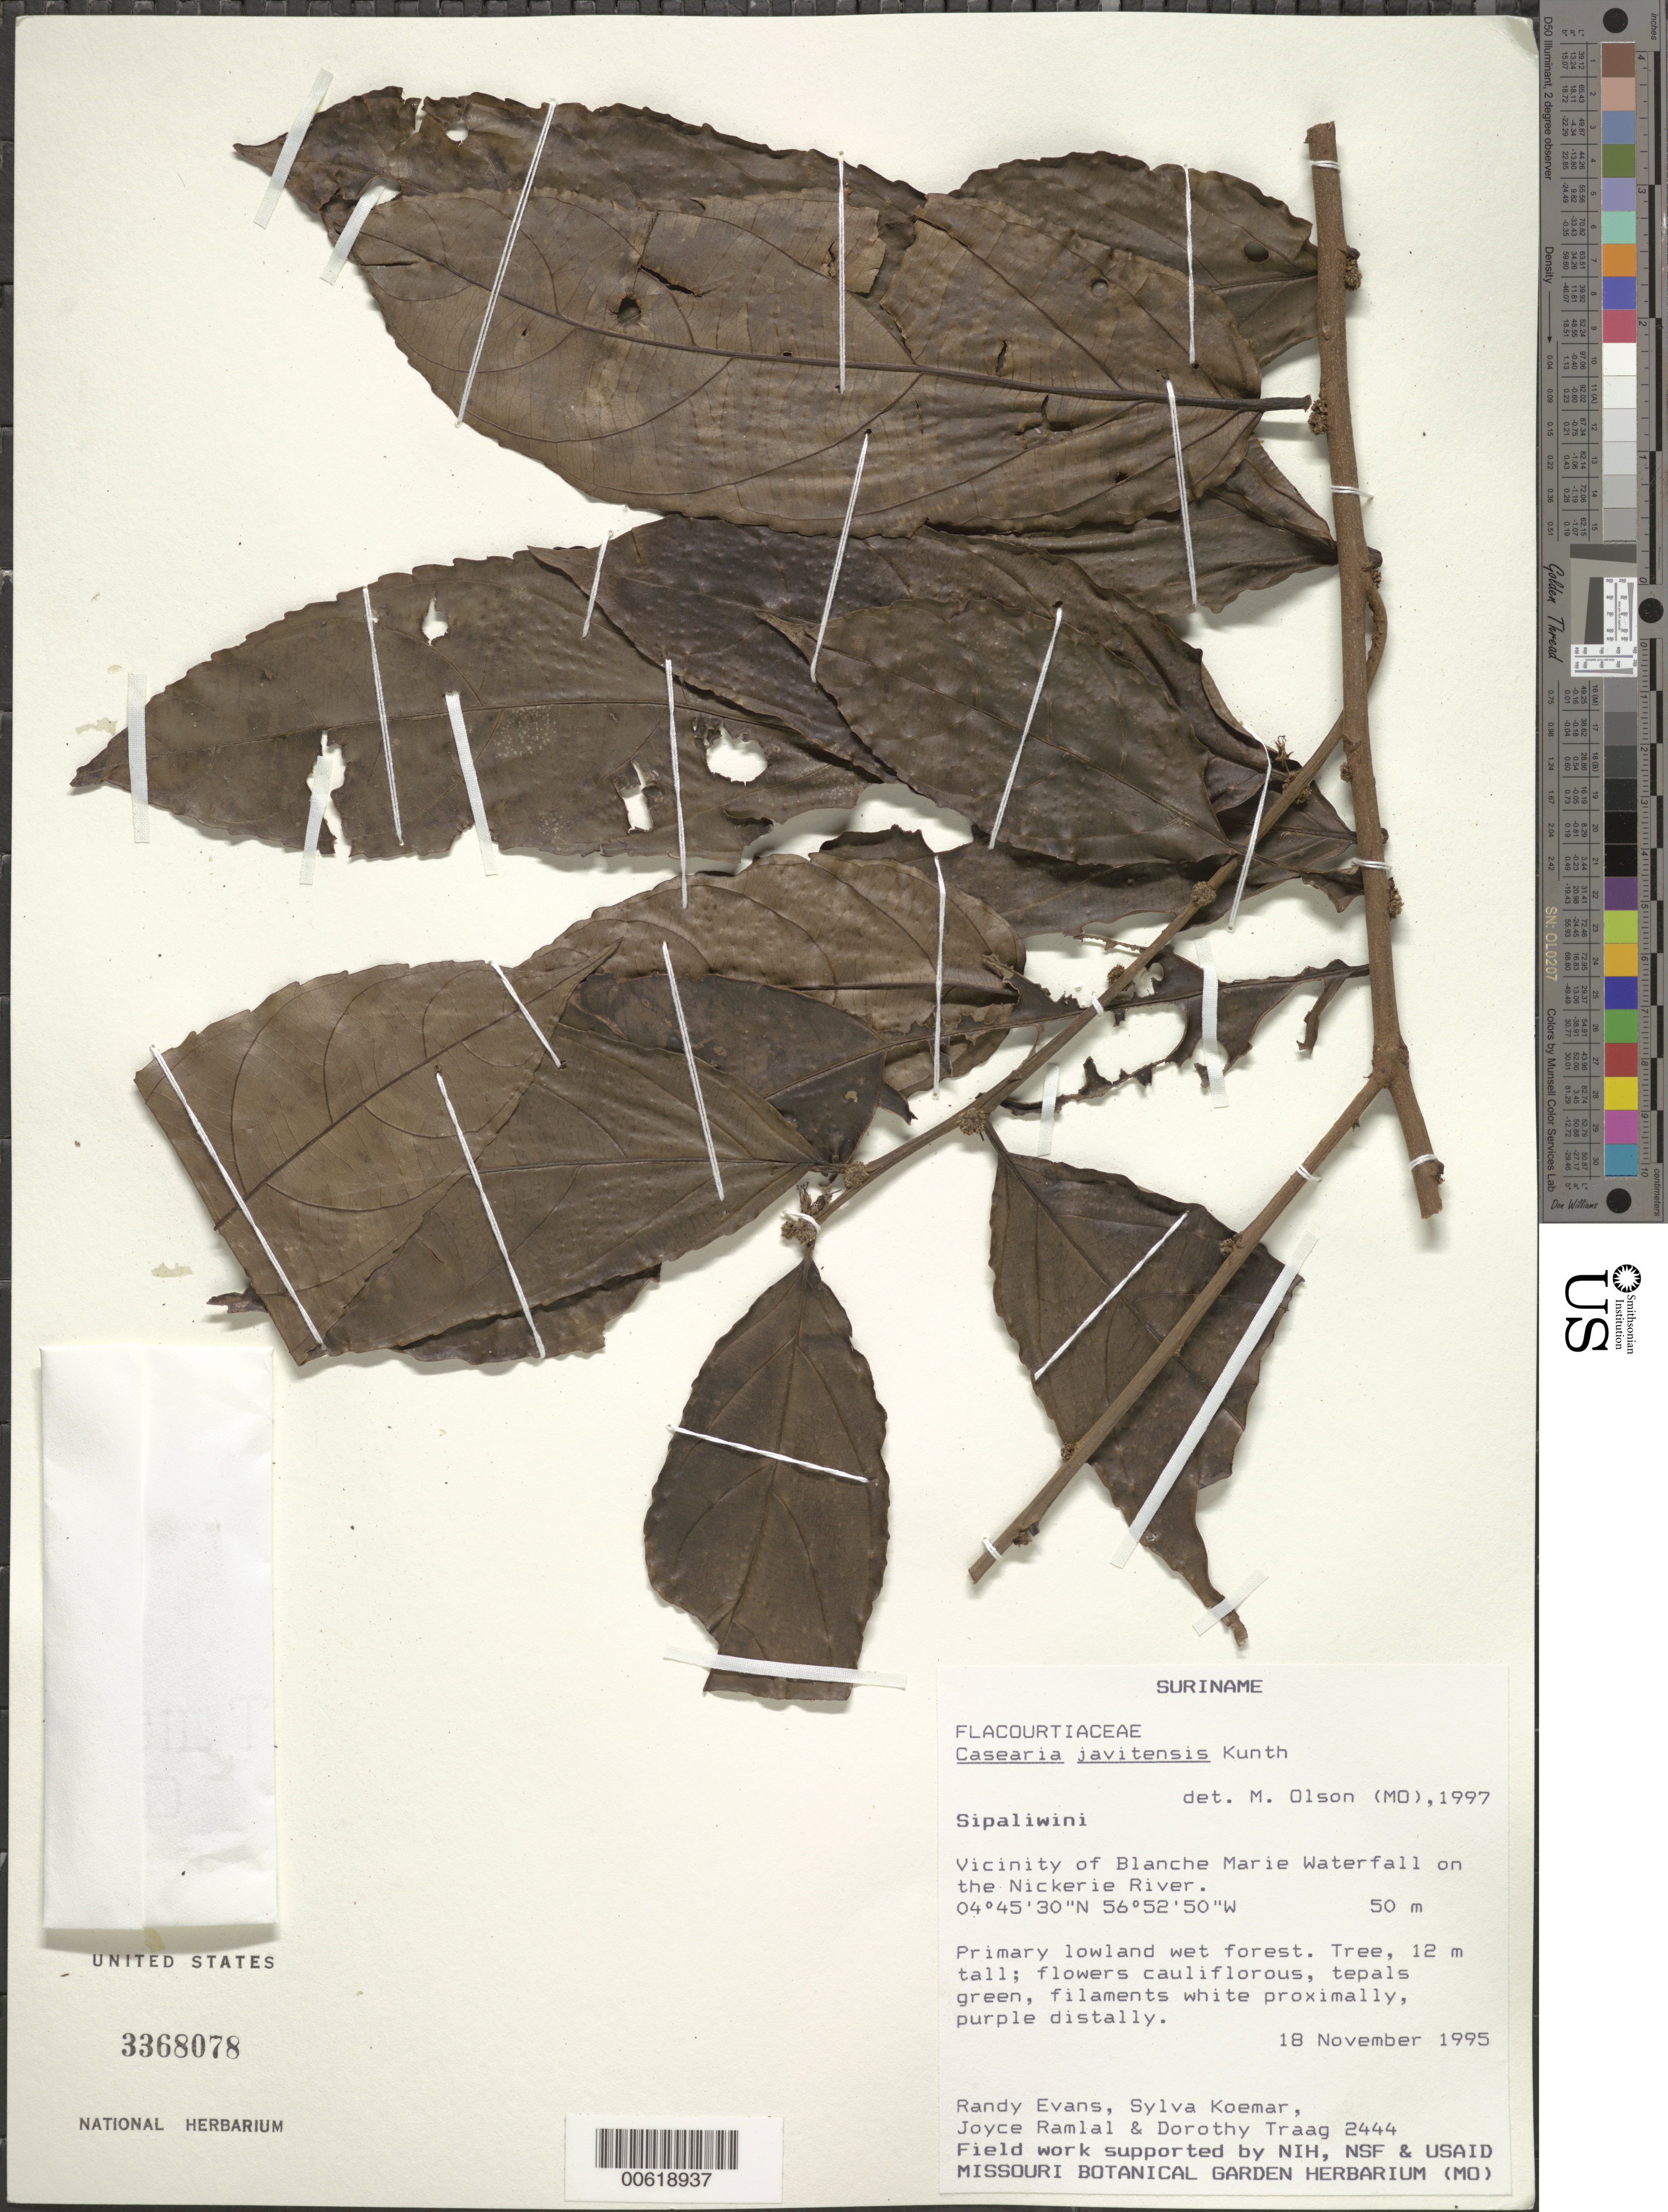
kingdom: Plantae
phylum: Tracheophyta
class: Magnoliopsida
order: Malpighiales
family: Salicaceae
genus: Piparea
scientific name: Piparea multiflora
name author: C.F. Gaertn.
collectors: R. Evans, S. Koemar, J. Ramlal & D. Traag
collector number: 2444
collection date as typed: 18-Nov-95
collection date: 1995-11-18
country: Suriname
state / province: Sipaliwini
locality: Blanche Marie Waterfall, vic., on Nickerie R.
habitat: Primary lowland wet forest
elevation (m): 50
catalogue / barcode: US 3368078